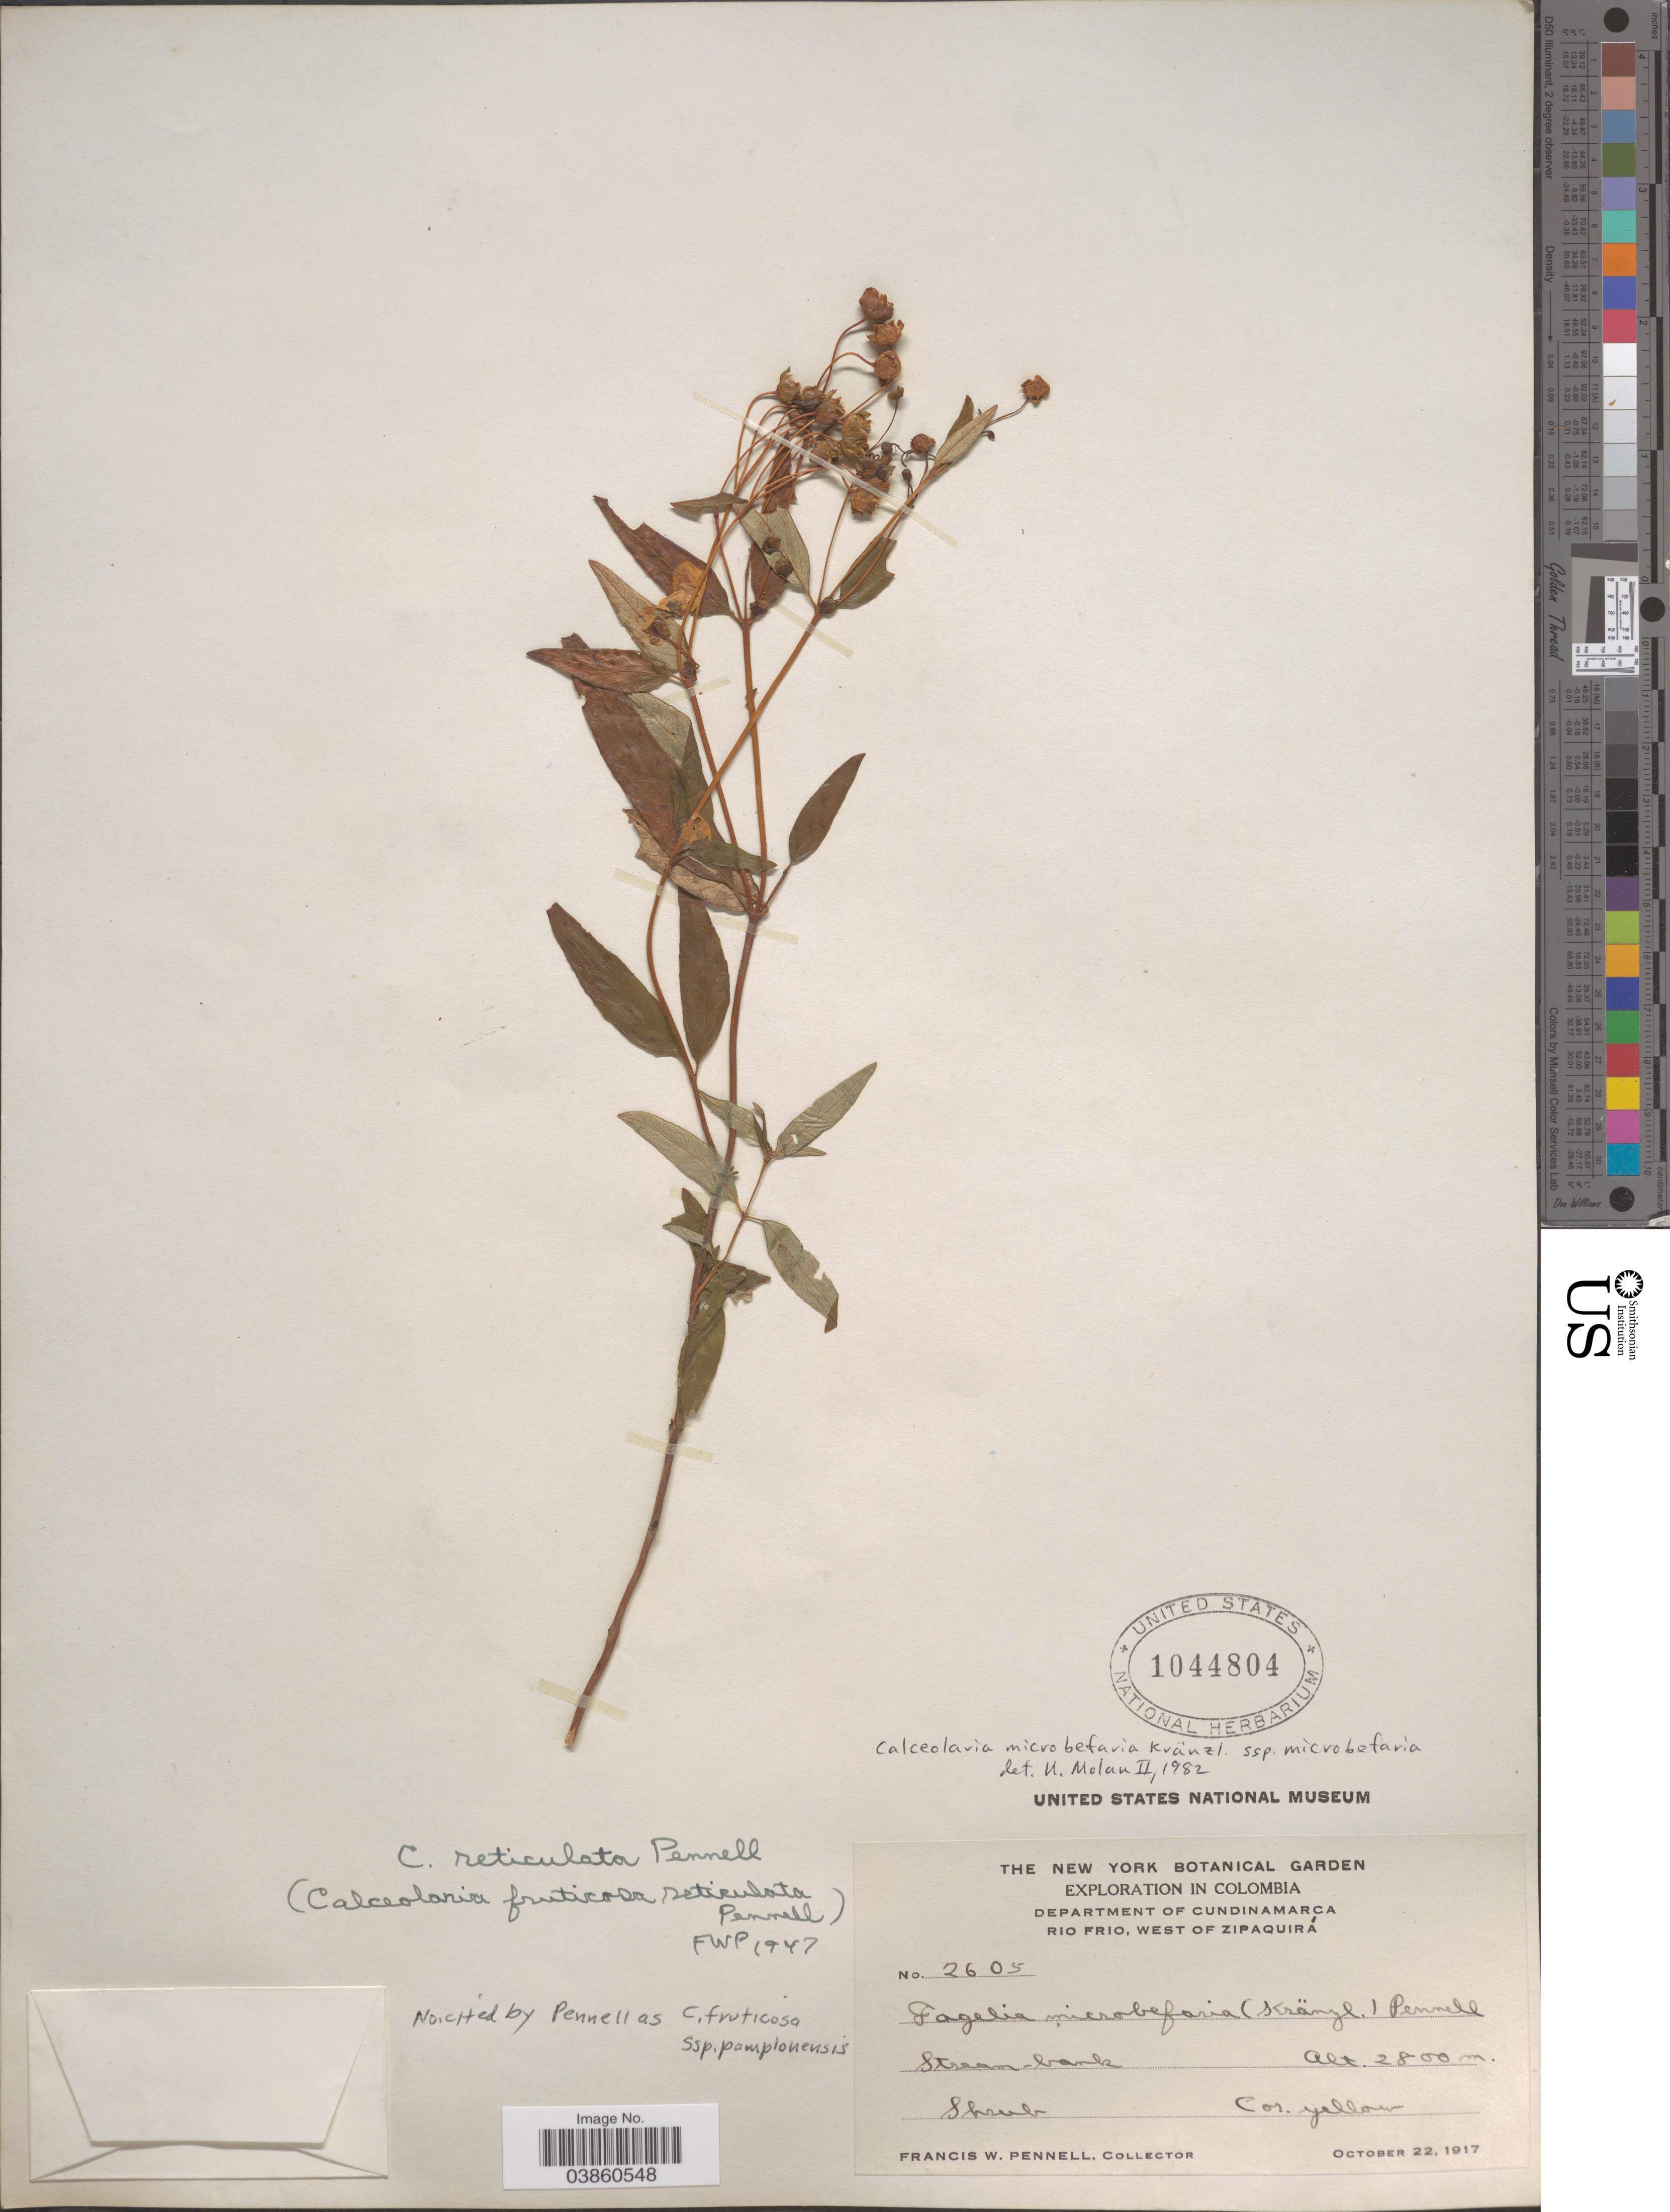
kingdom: Plantae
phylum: Tracheophyta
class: Magnoliopsida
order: Lamiales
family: Calceolariaceae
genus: Calceolaria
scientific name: Calceolaria microbefaria subsp. microbefaria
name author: Kränzl.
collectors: F. W. Pennell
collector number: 2605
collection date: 1917-10-22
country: Colombia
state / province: Cundinamarca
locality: Department of Cundinamarca, Rio Frio, West of Zipaquirá.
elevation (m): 2800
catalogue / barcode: US 1044804